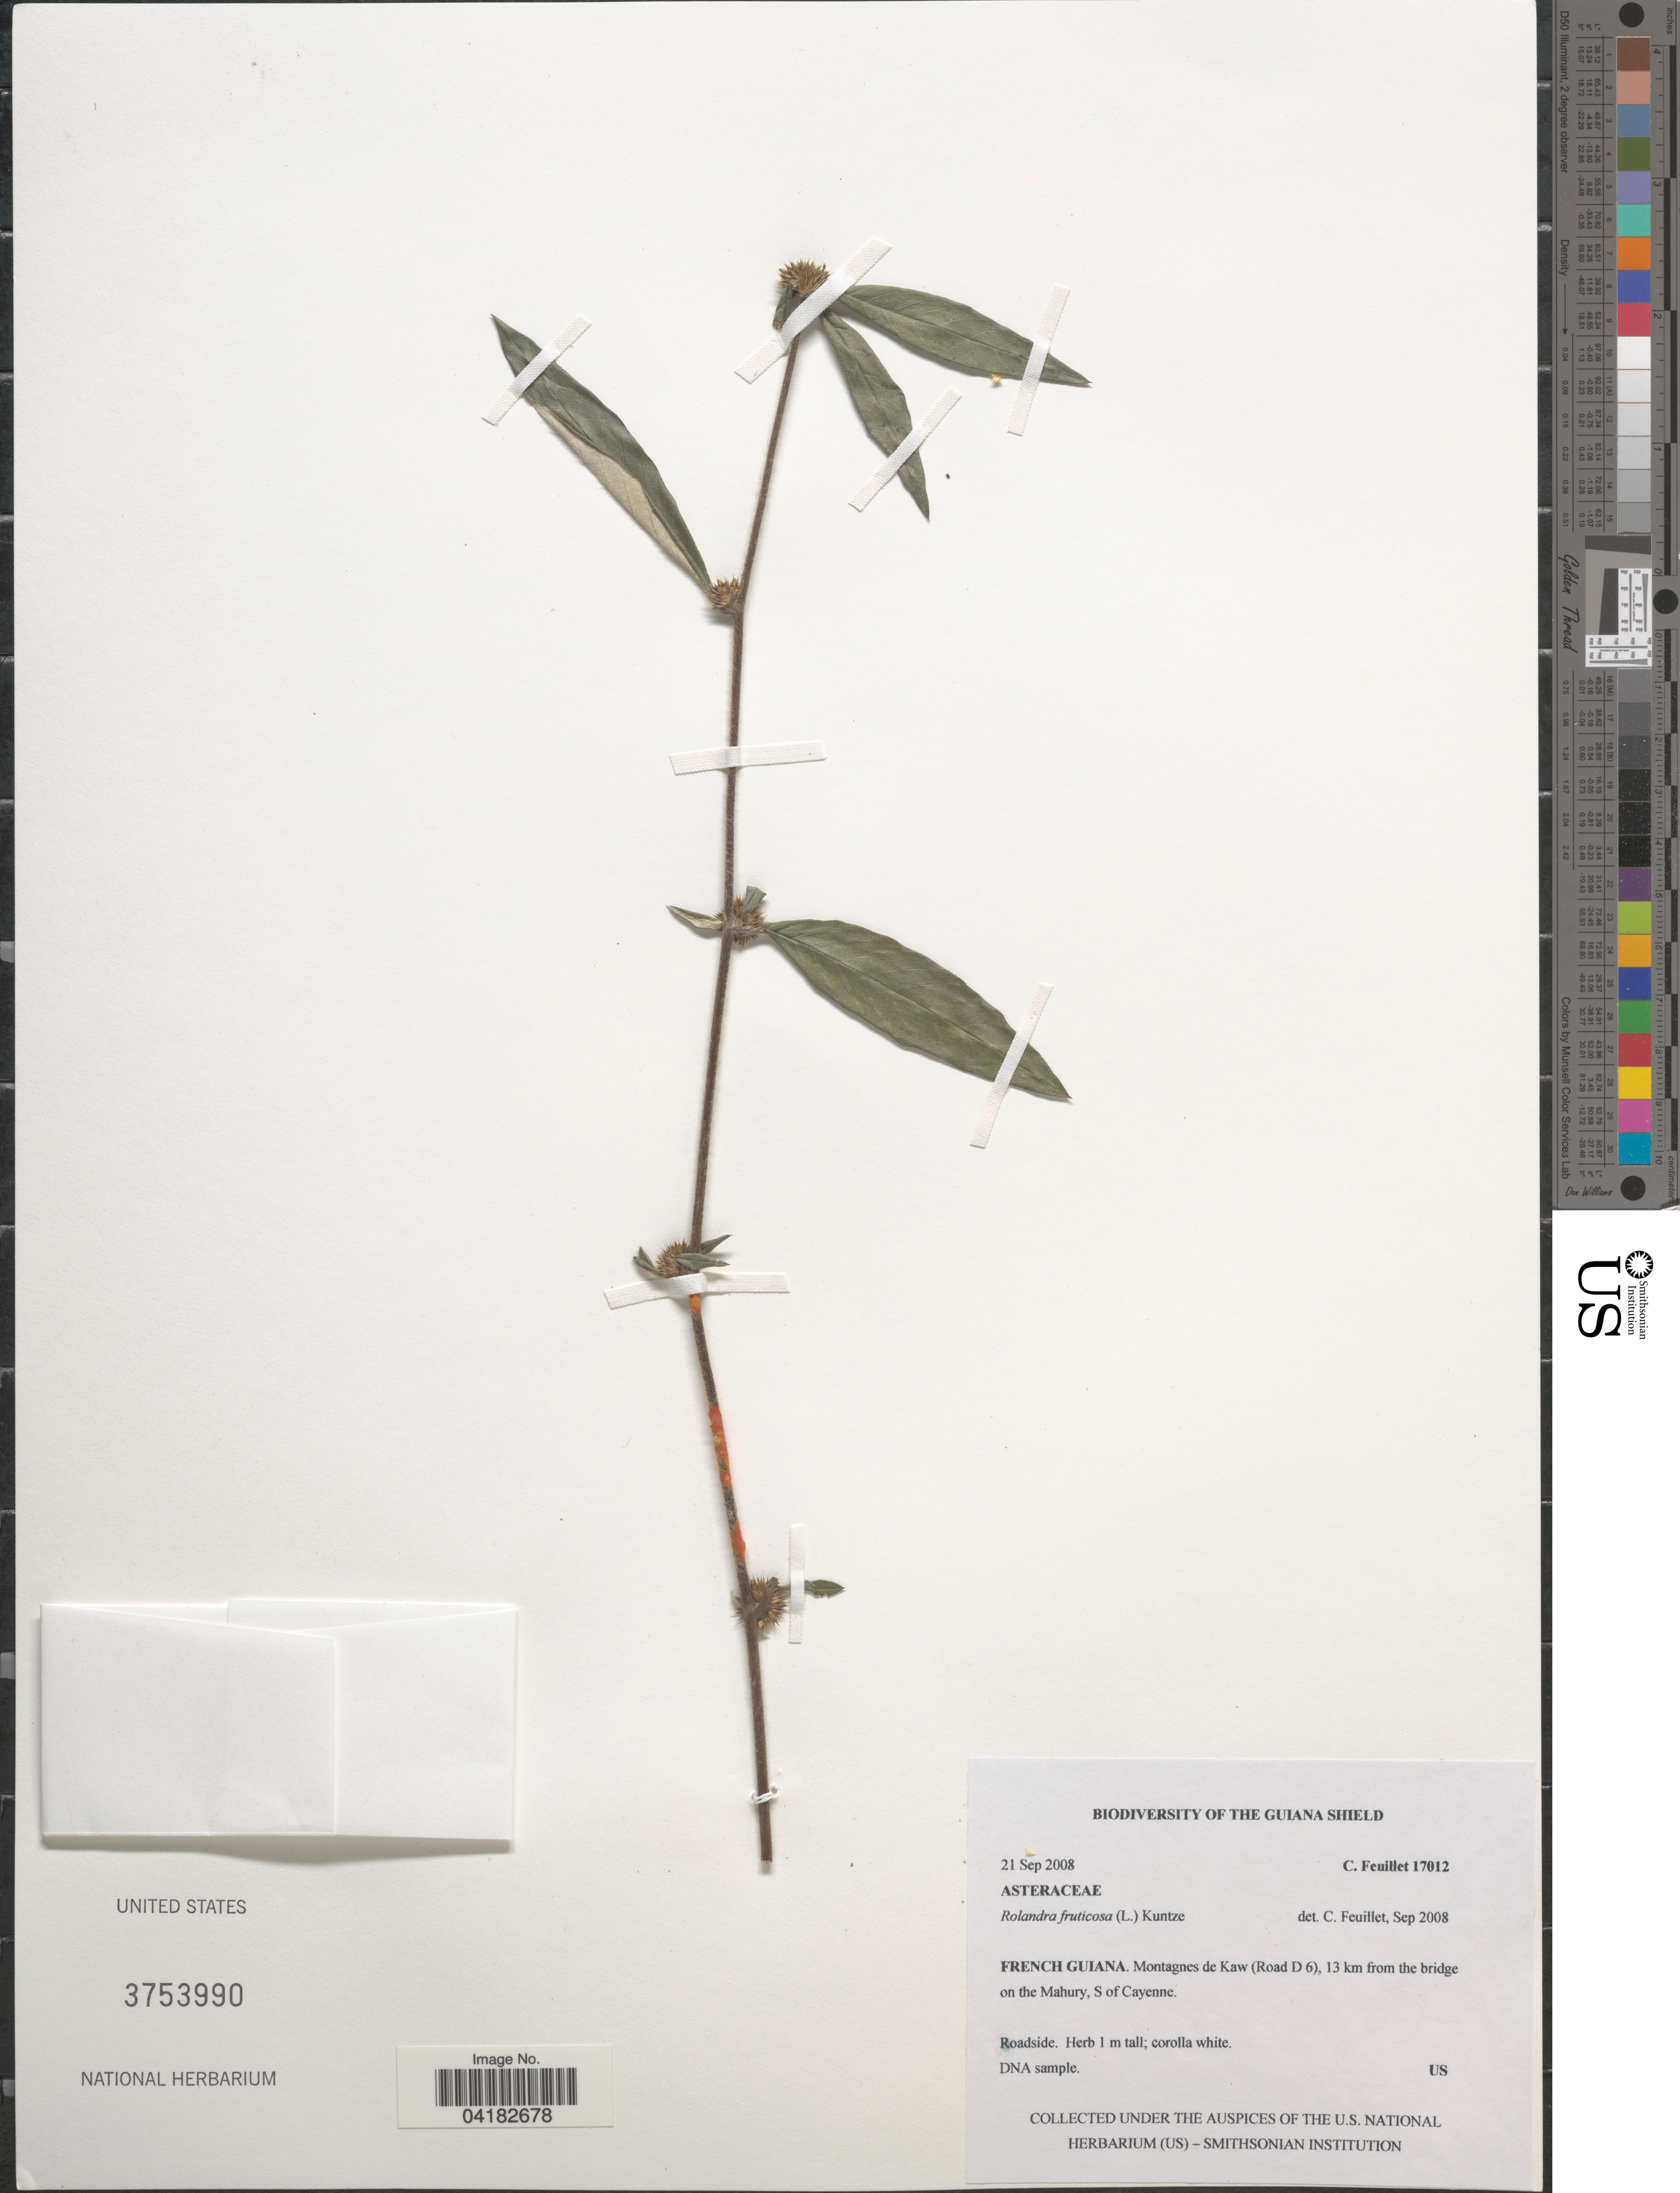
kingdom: Plantae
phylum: Tracheophyta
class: Magnoliopsida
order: Asterales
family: Asteraceae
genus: Rolandra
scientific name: Rolandra fruticosa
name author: (L.) Kuntze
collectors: C. Feuillet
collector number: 17012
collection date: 2008-09-21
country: French Guiana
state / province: Cayenne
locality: The Guiana Shield. Montagnes de Kaw (Road D 6), 13 km from the bridge on the Mahury, S of Cayenne.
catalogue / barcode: US 3753990